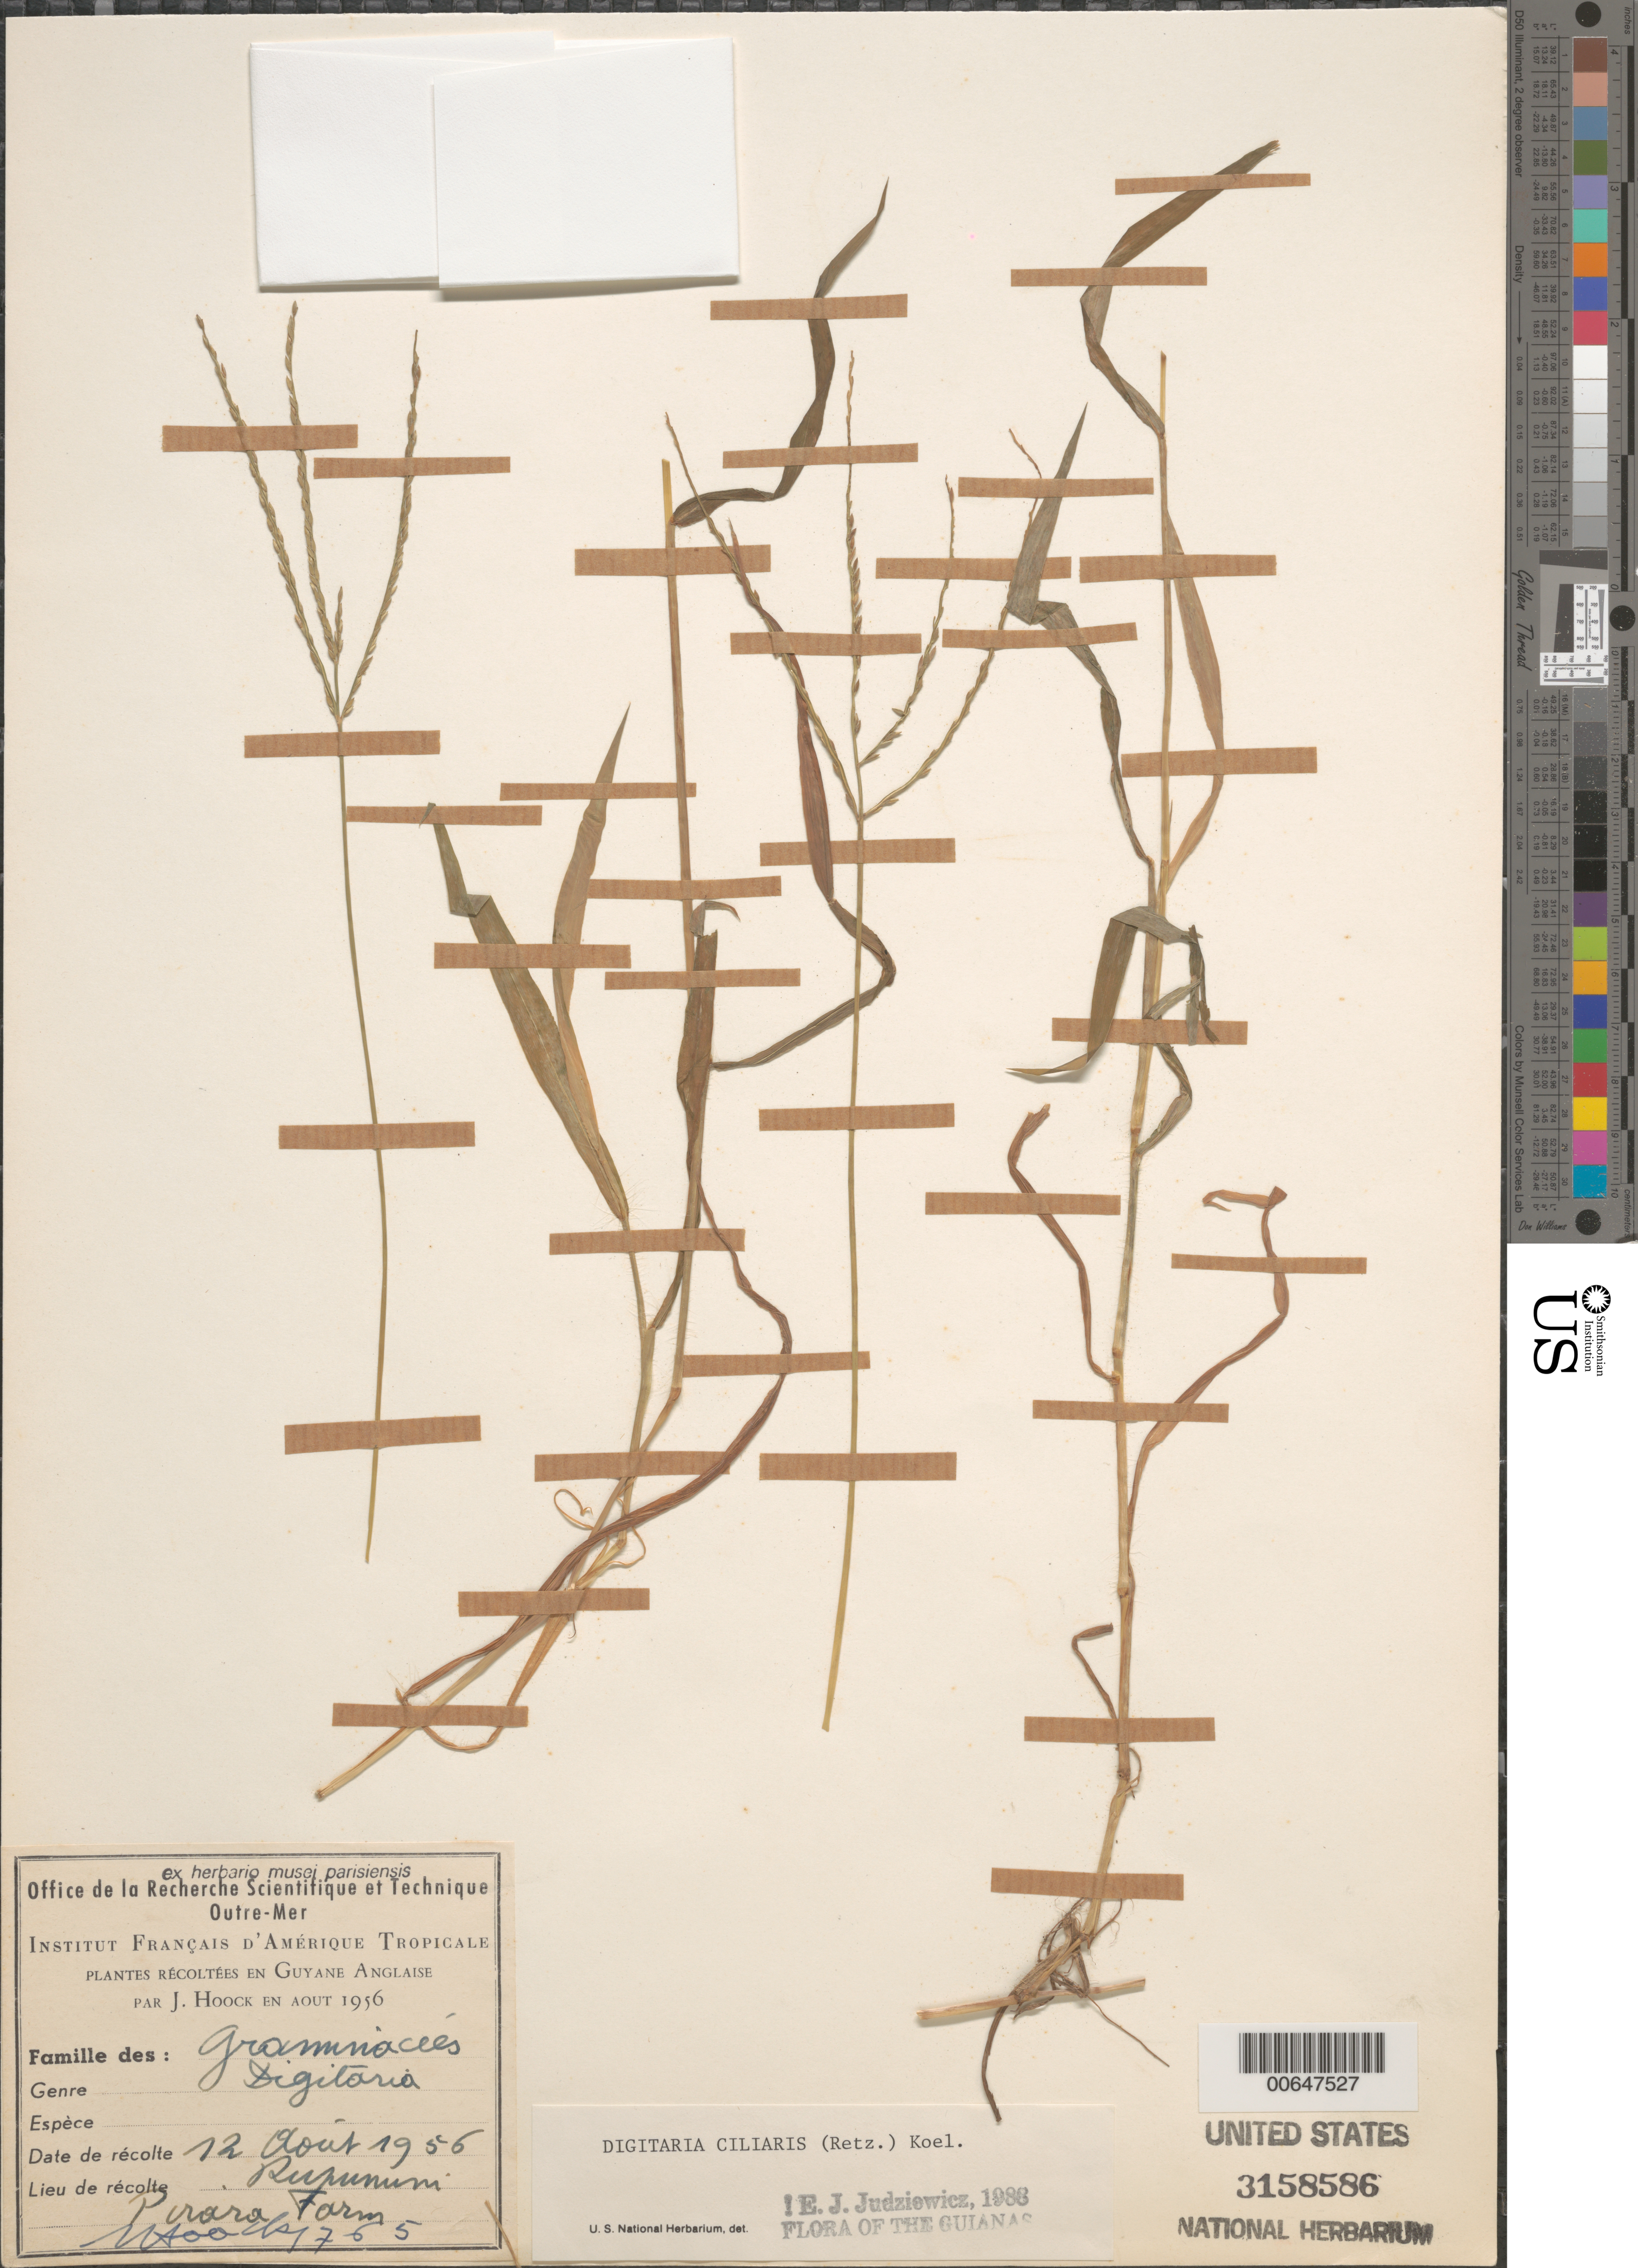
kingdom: Plantae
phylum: Tracheophyta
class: Liliopsida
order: Poales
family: Poaceae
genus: Digitaria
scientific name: Digitaria ciliaris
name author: (Retz.) Koeler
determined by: Judziewicz, E. J.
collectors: J. Hoock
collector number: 765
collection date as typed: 12-Aug-56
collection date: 1956-08-12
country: Guyana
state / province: U. Takutu-U. Essequibo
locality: Rupununi, Pirara Ranch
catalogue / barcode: US 3158586